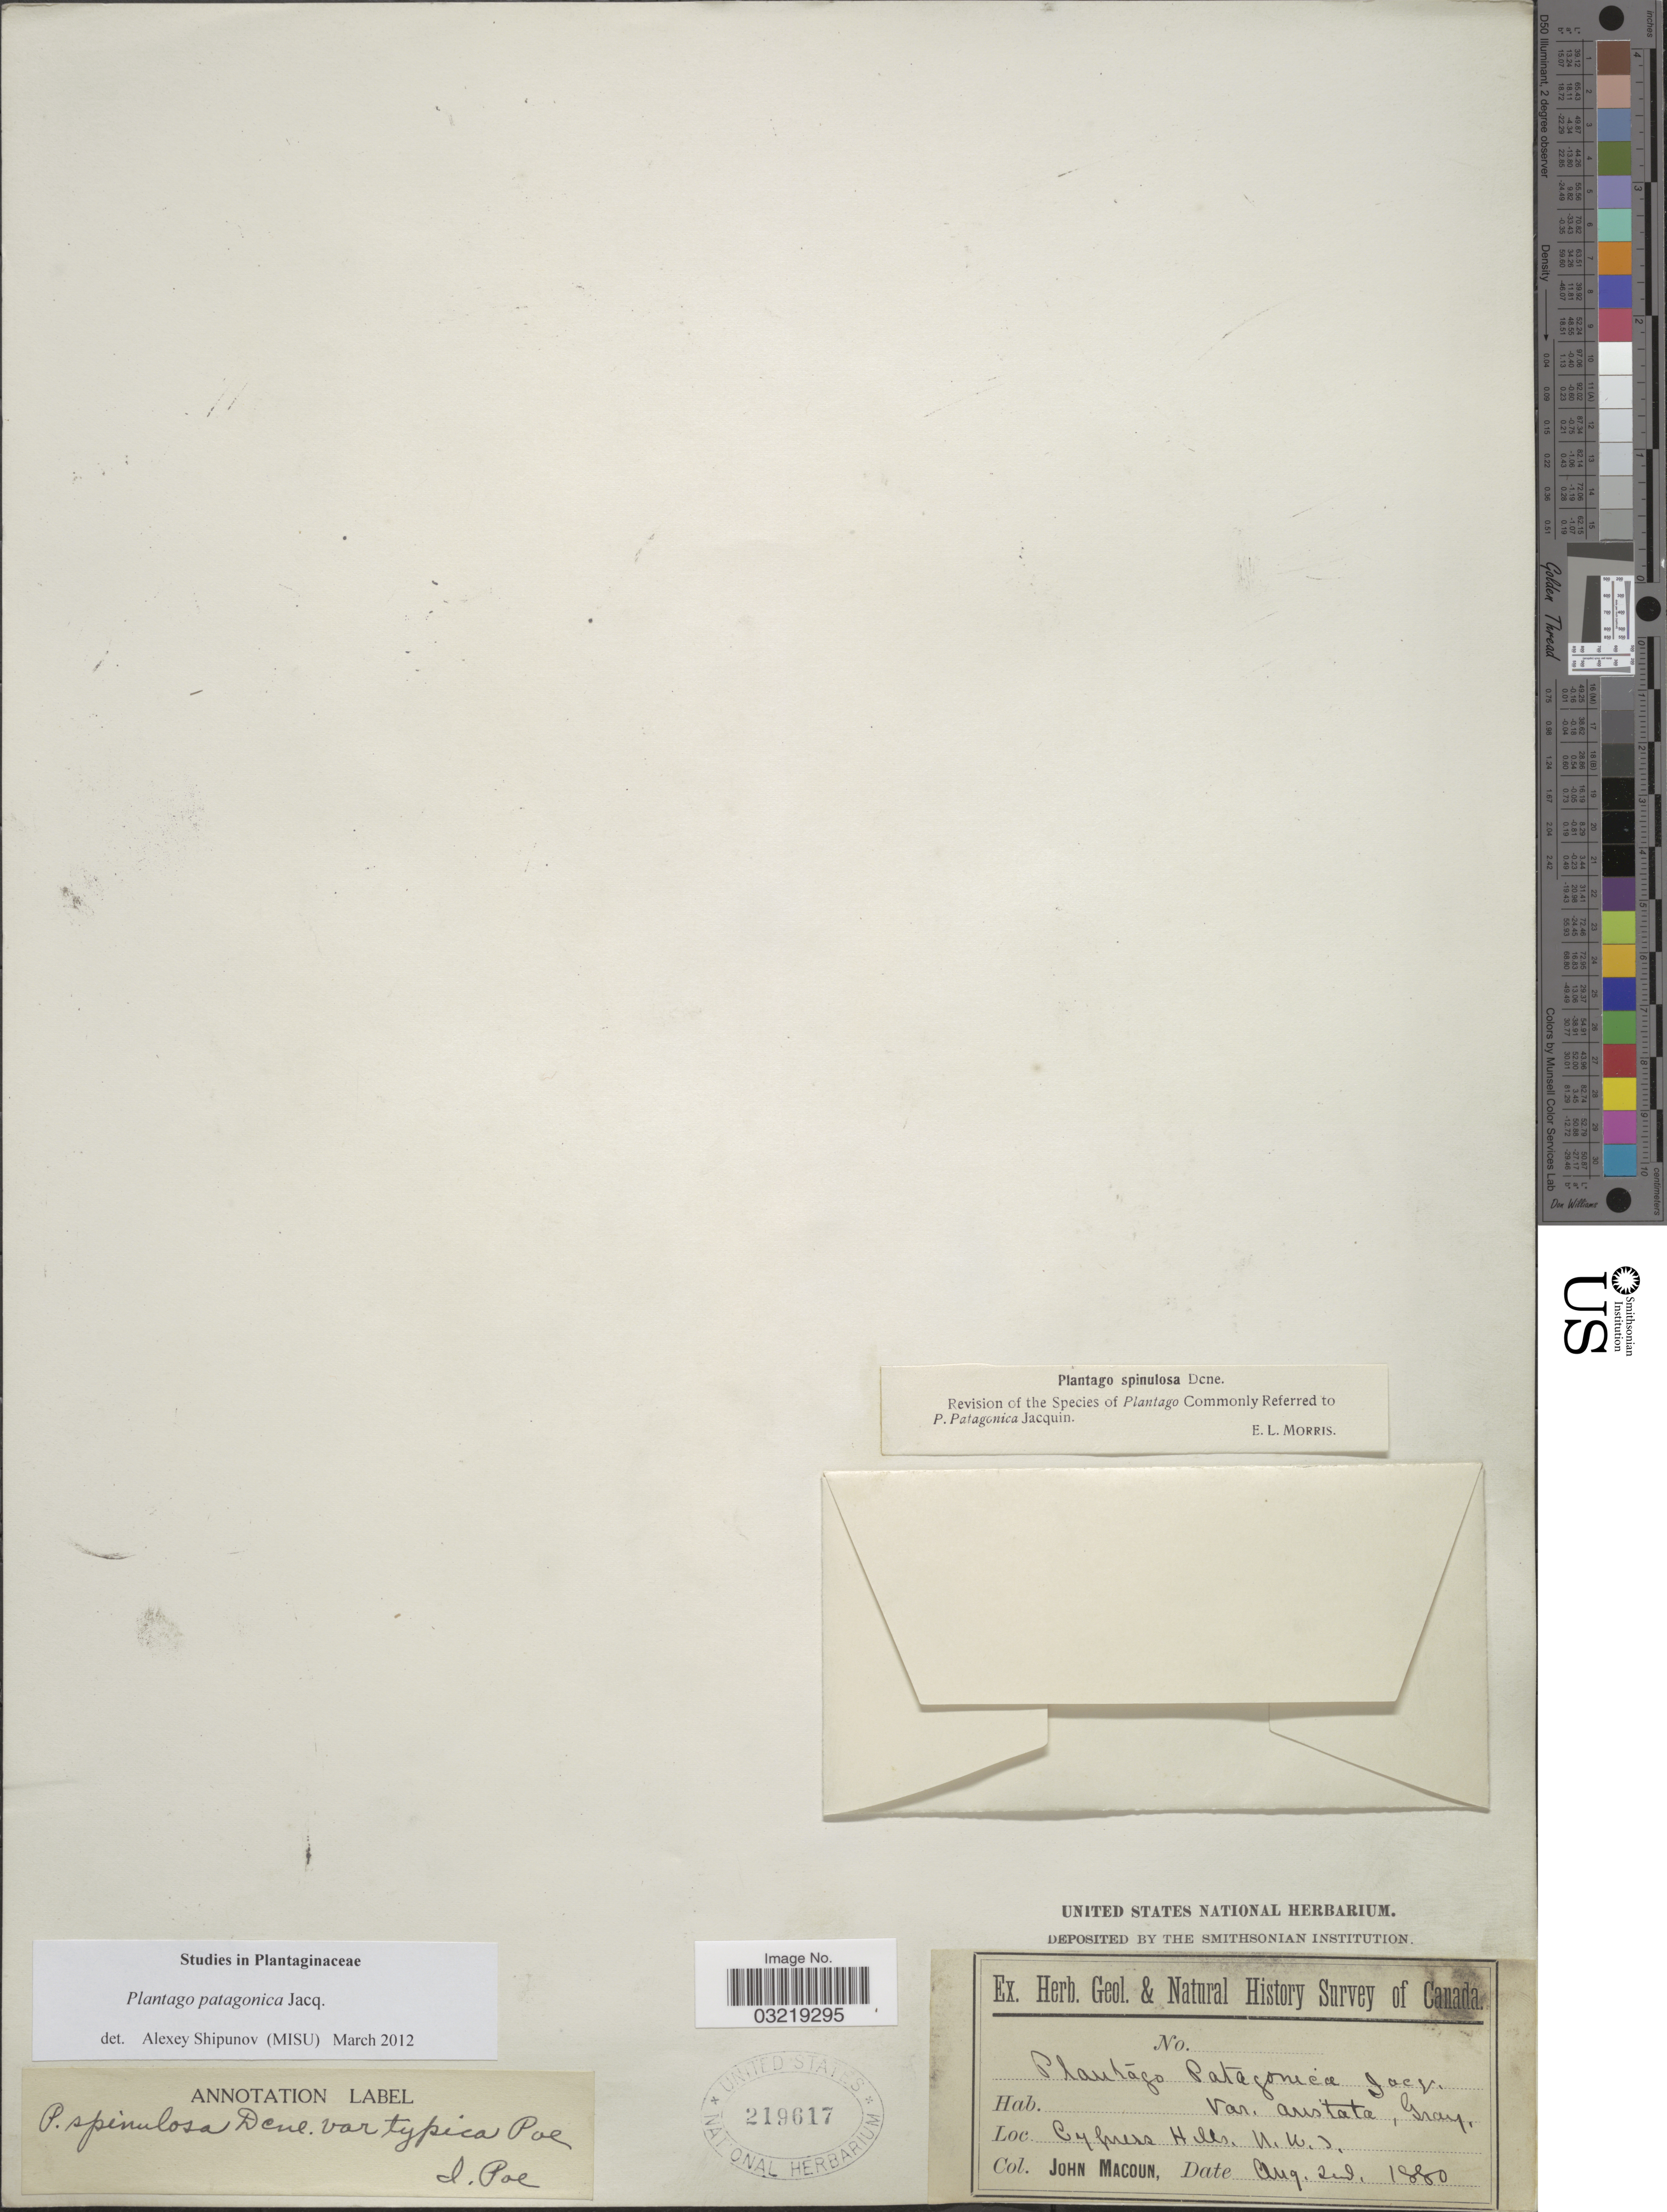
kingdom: Plantae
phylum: Tracheophyta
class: Magnoliopsida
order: Lamiales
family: Plantaginaceae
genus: Plantago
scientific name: Plantago patagonica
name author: Jacq.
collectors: J. Macoun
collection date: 1880-08-02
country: Canada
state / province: Northwest Territories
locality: Cypress Hills.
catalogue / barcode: US 219617